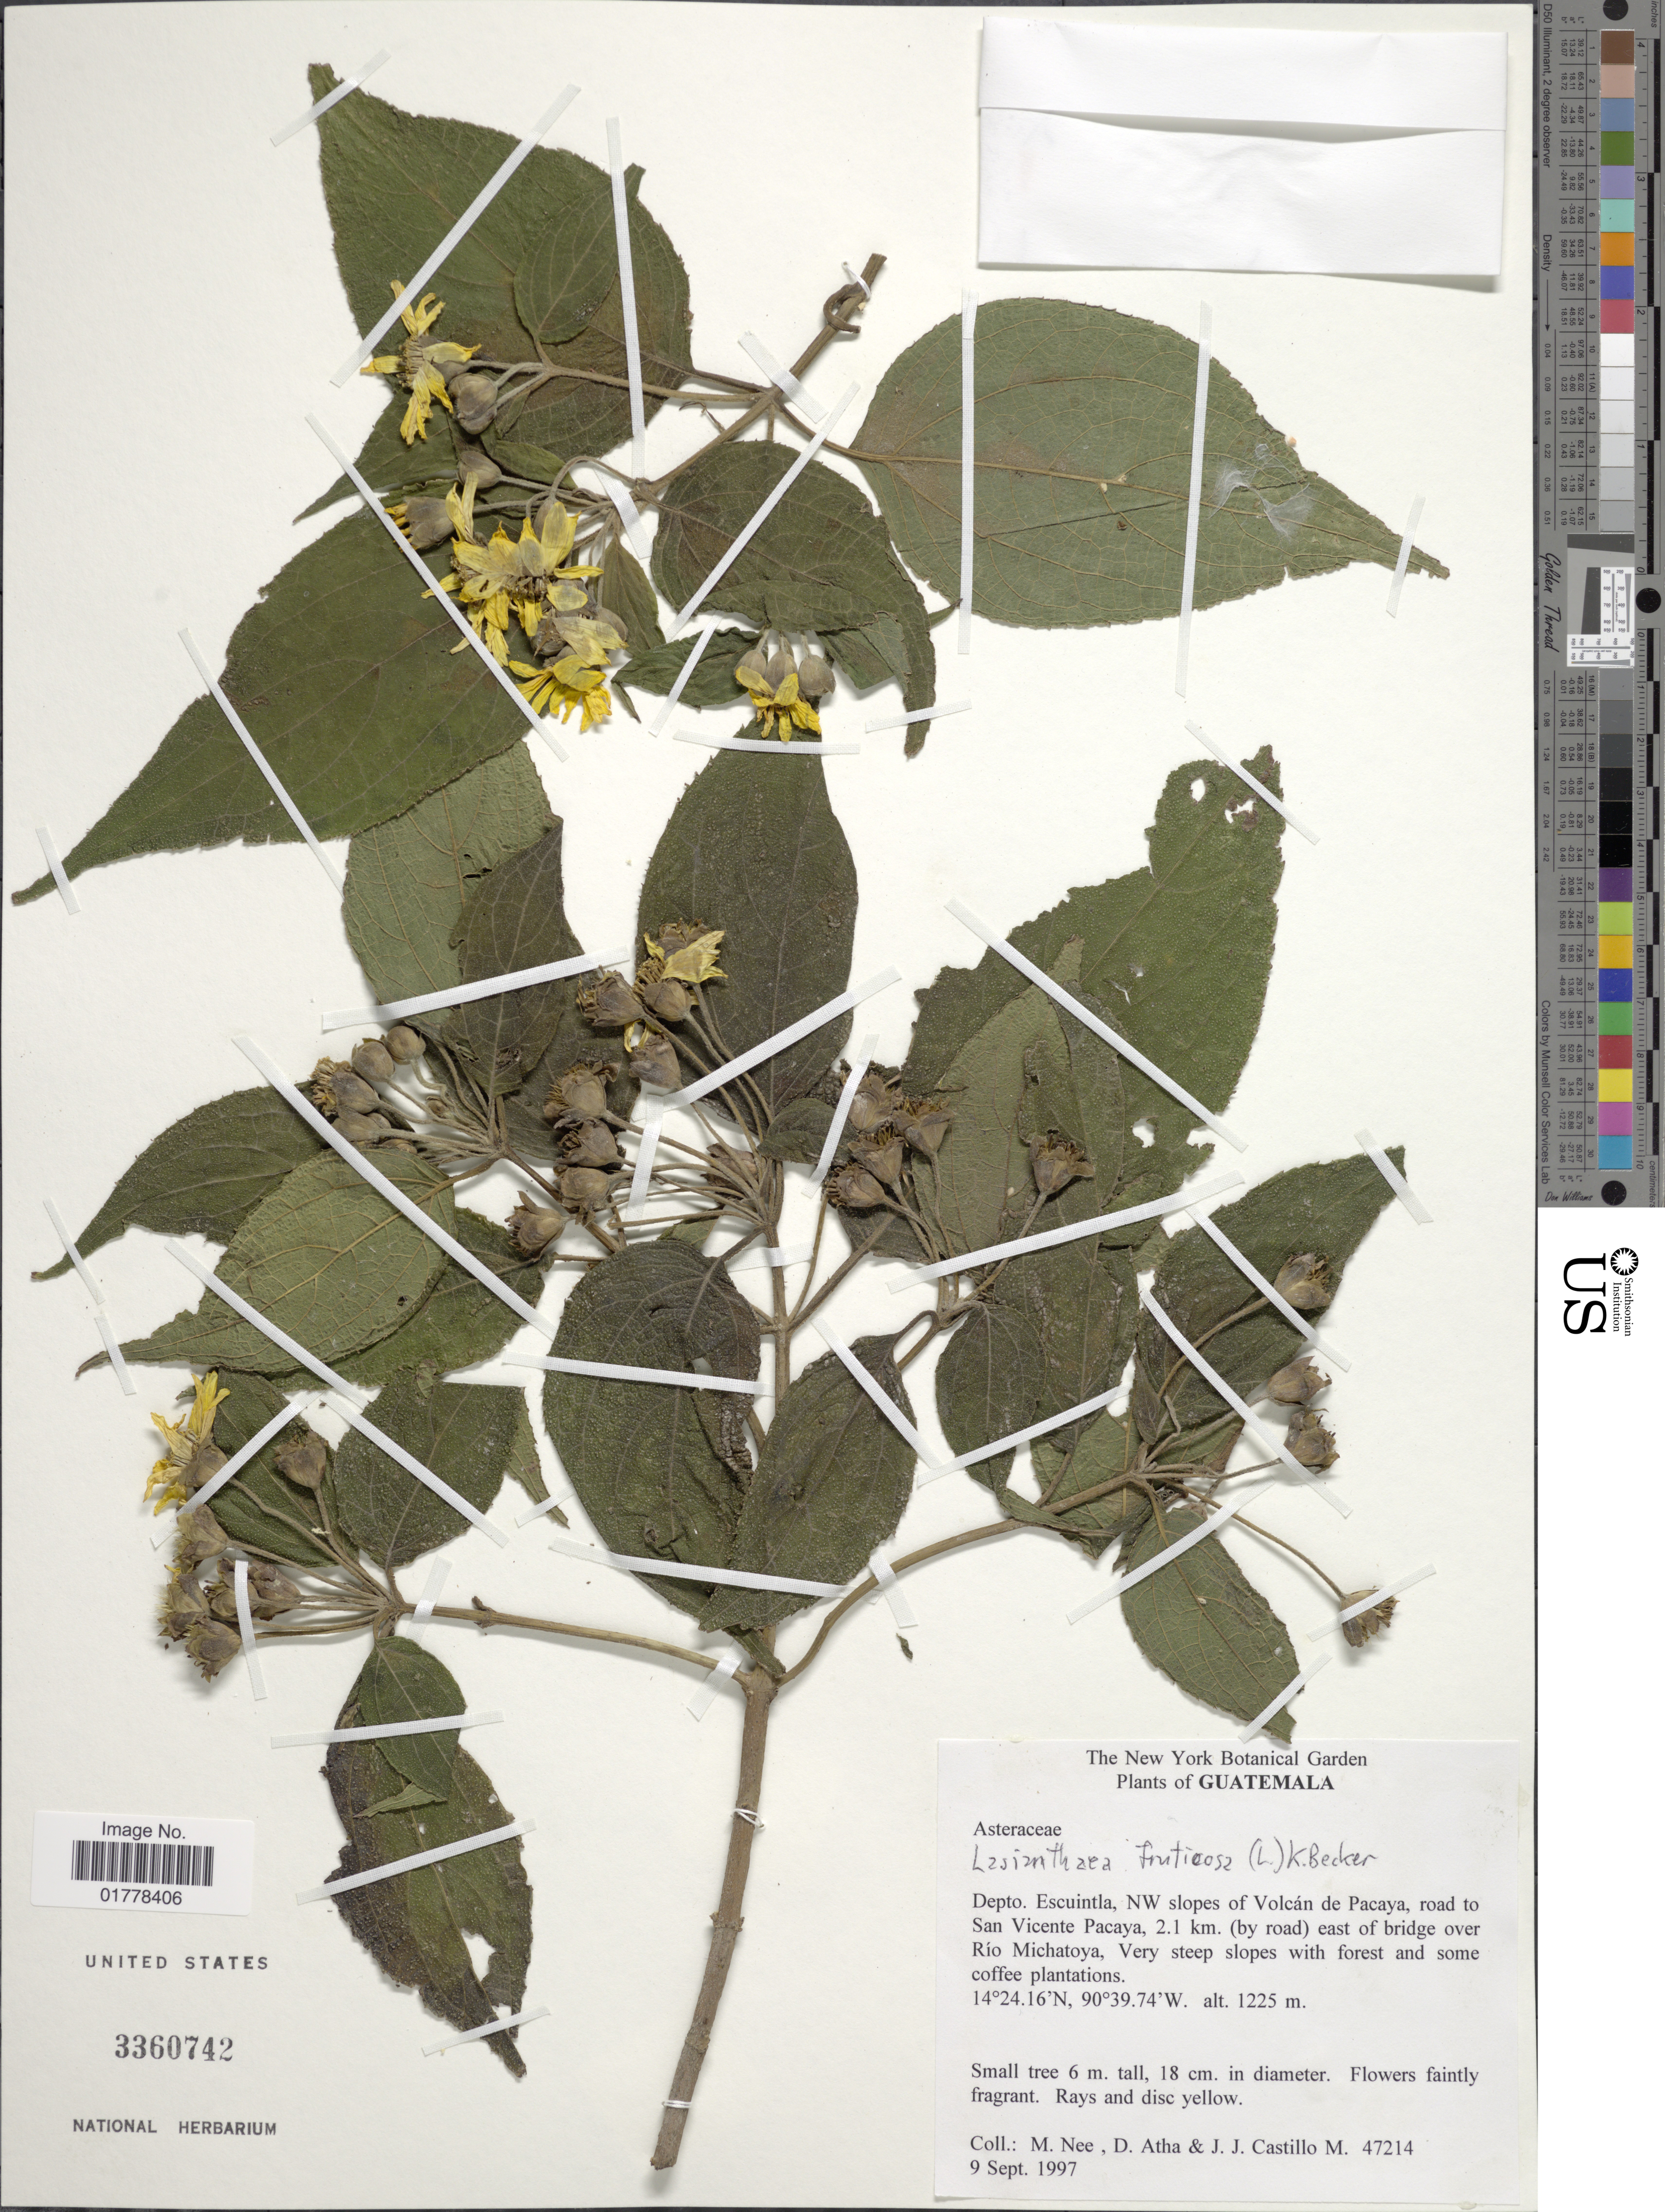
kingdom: Plantae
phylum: Tracheophyta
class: Magnoliopsida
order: Asterales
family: Asteraceae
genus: Lasianthaea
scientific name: Lasianthaea fruticosa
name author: (L.) K.M. Becker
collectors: M. Nee, D. Atha & J. Castillo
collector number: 47214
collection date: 1997-09-09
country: Guatemala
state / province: Escuintla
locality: Depto. Escuintla, NW slopes of Volcán de Pacaya, road to San Vicente Pacaya, 2.1 km. (by road) east of bridge over Río Michatoya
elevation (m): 1225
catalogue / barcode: US 3360742